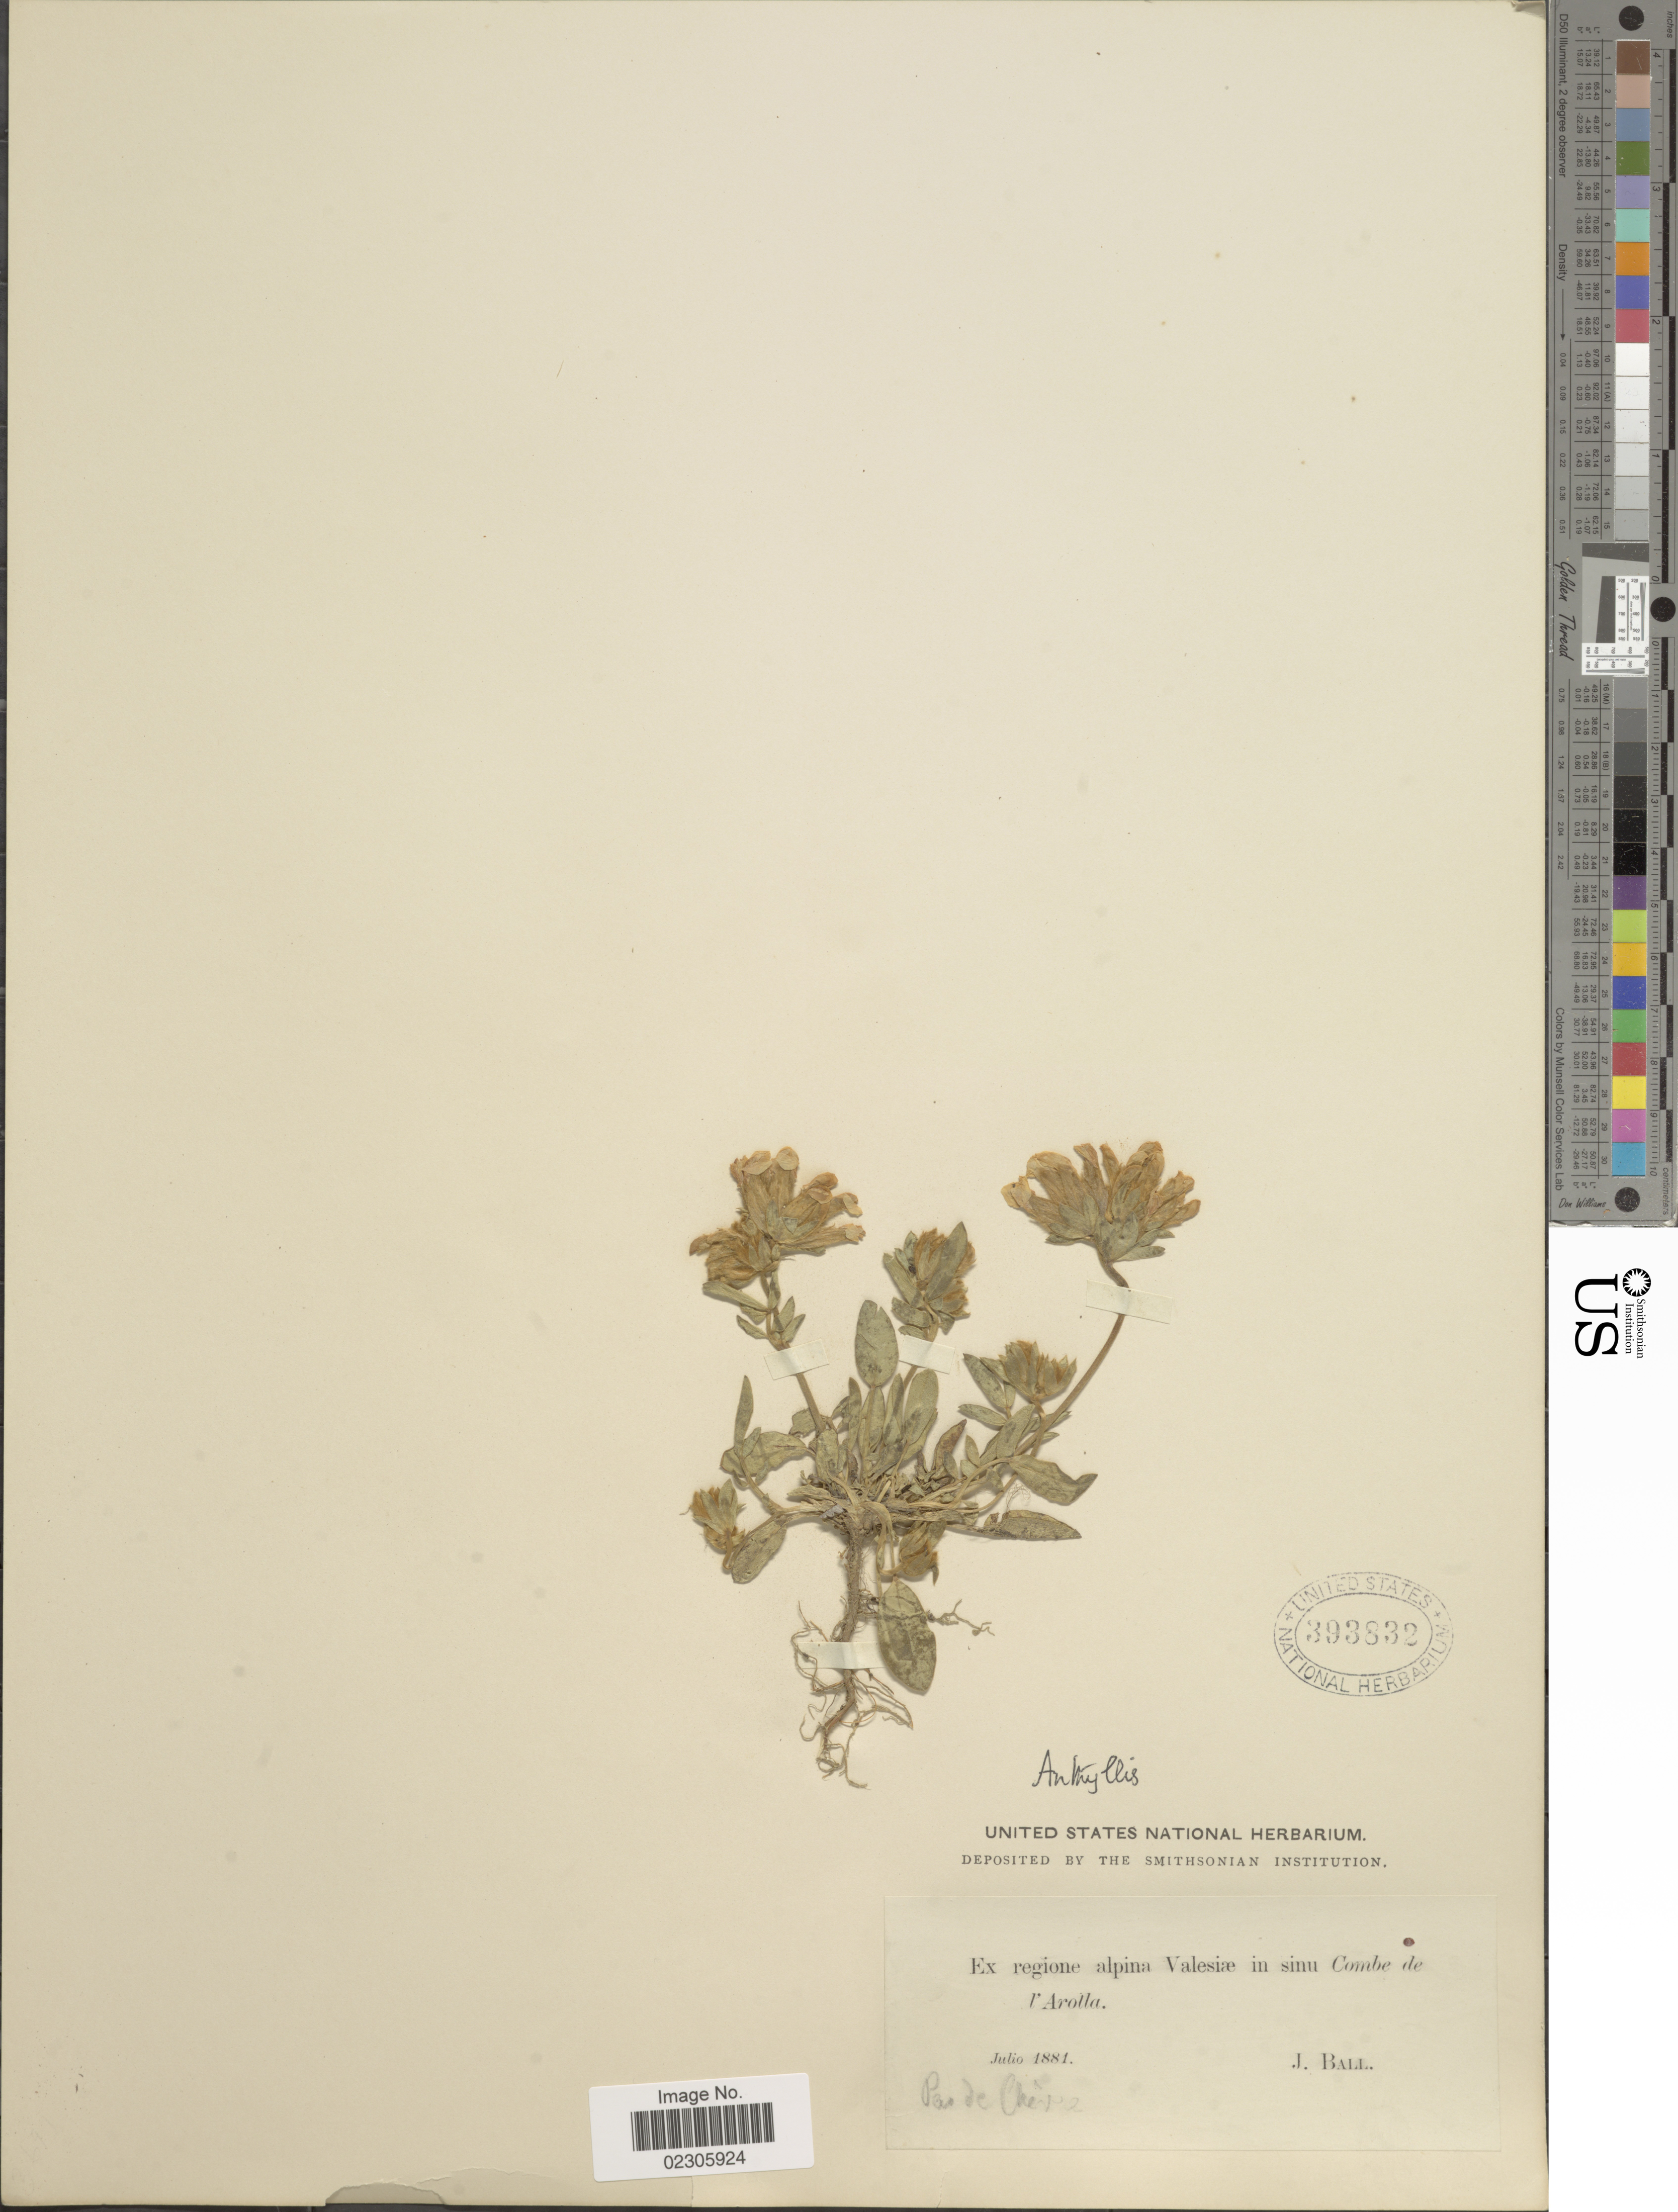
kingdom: Plantae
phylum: Tracheophyta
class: Magnoliopsida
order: Fabales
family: Fabaceae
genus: Anthyllis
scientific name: Anthyllis sp.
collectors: J. Ball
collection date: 1881-07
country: Switzerland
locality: Alpina Valesiae in sinu Combe de l'Arolla, Pas de Chevre [Chevres]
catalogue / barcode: US 393832